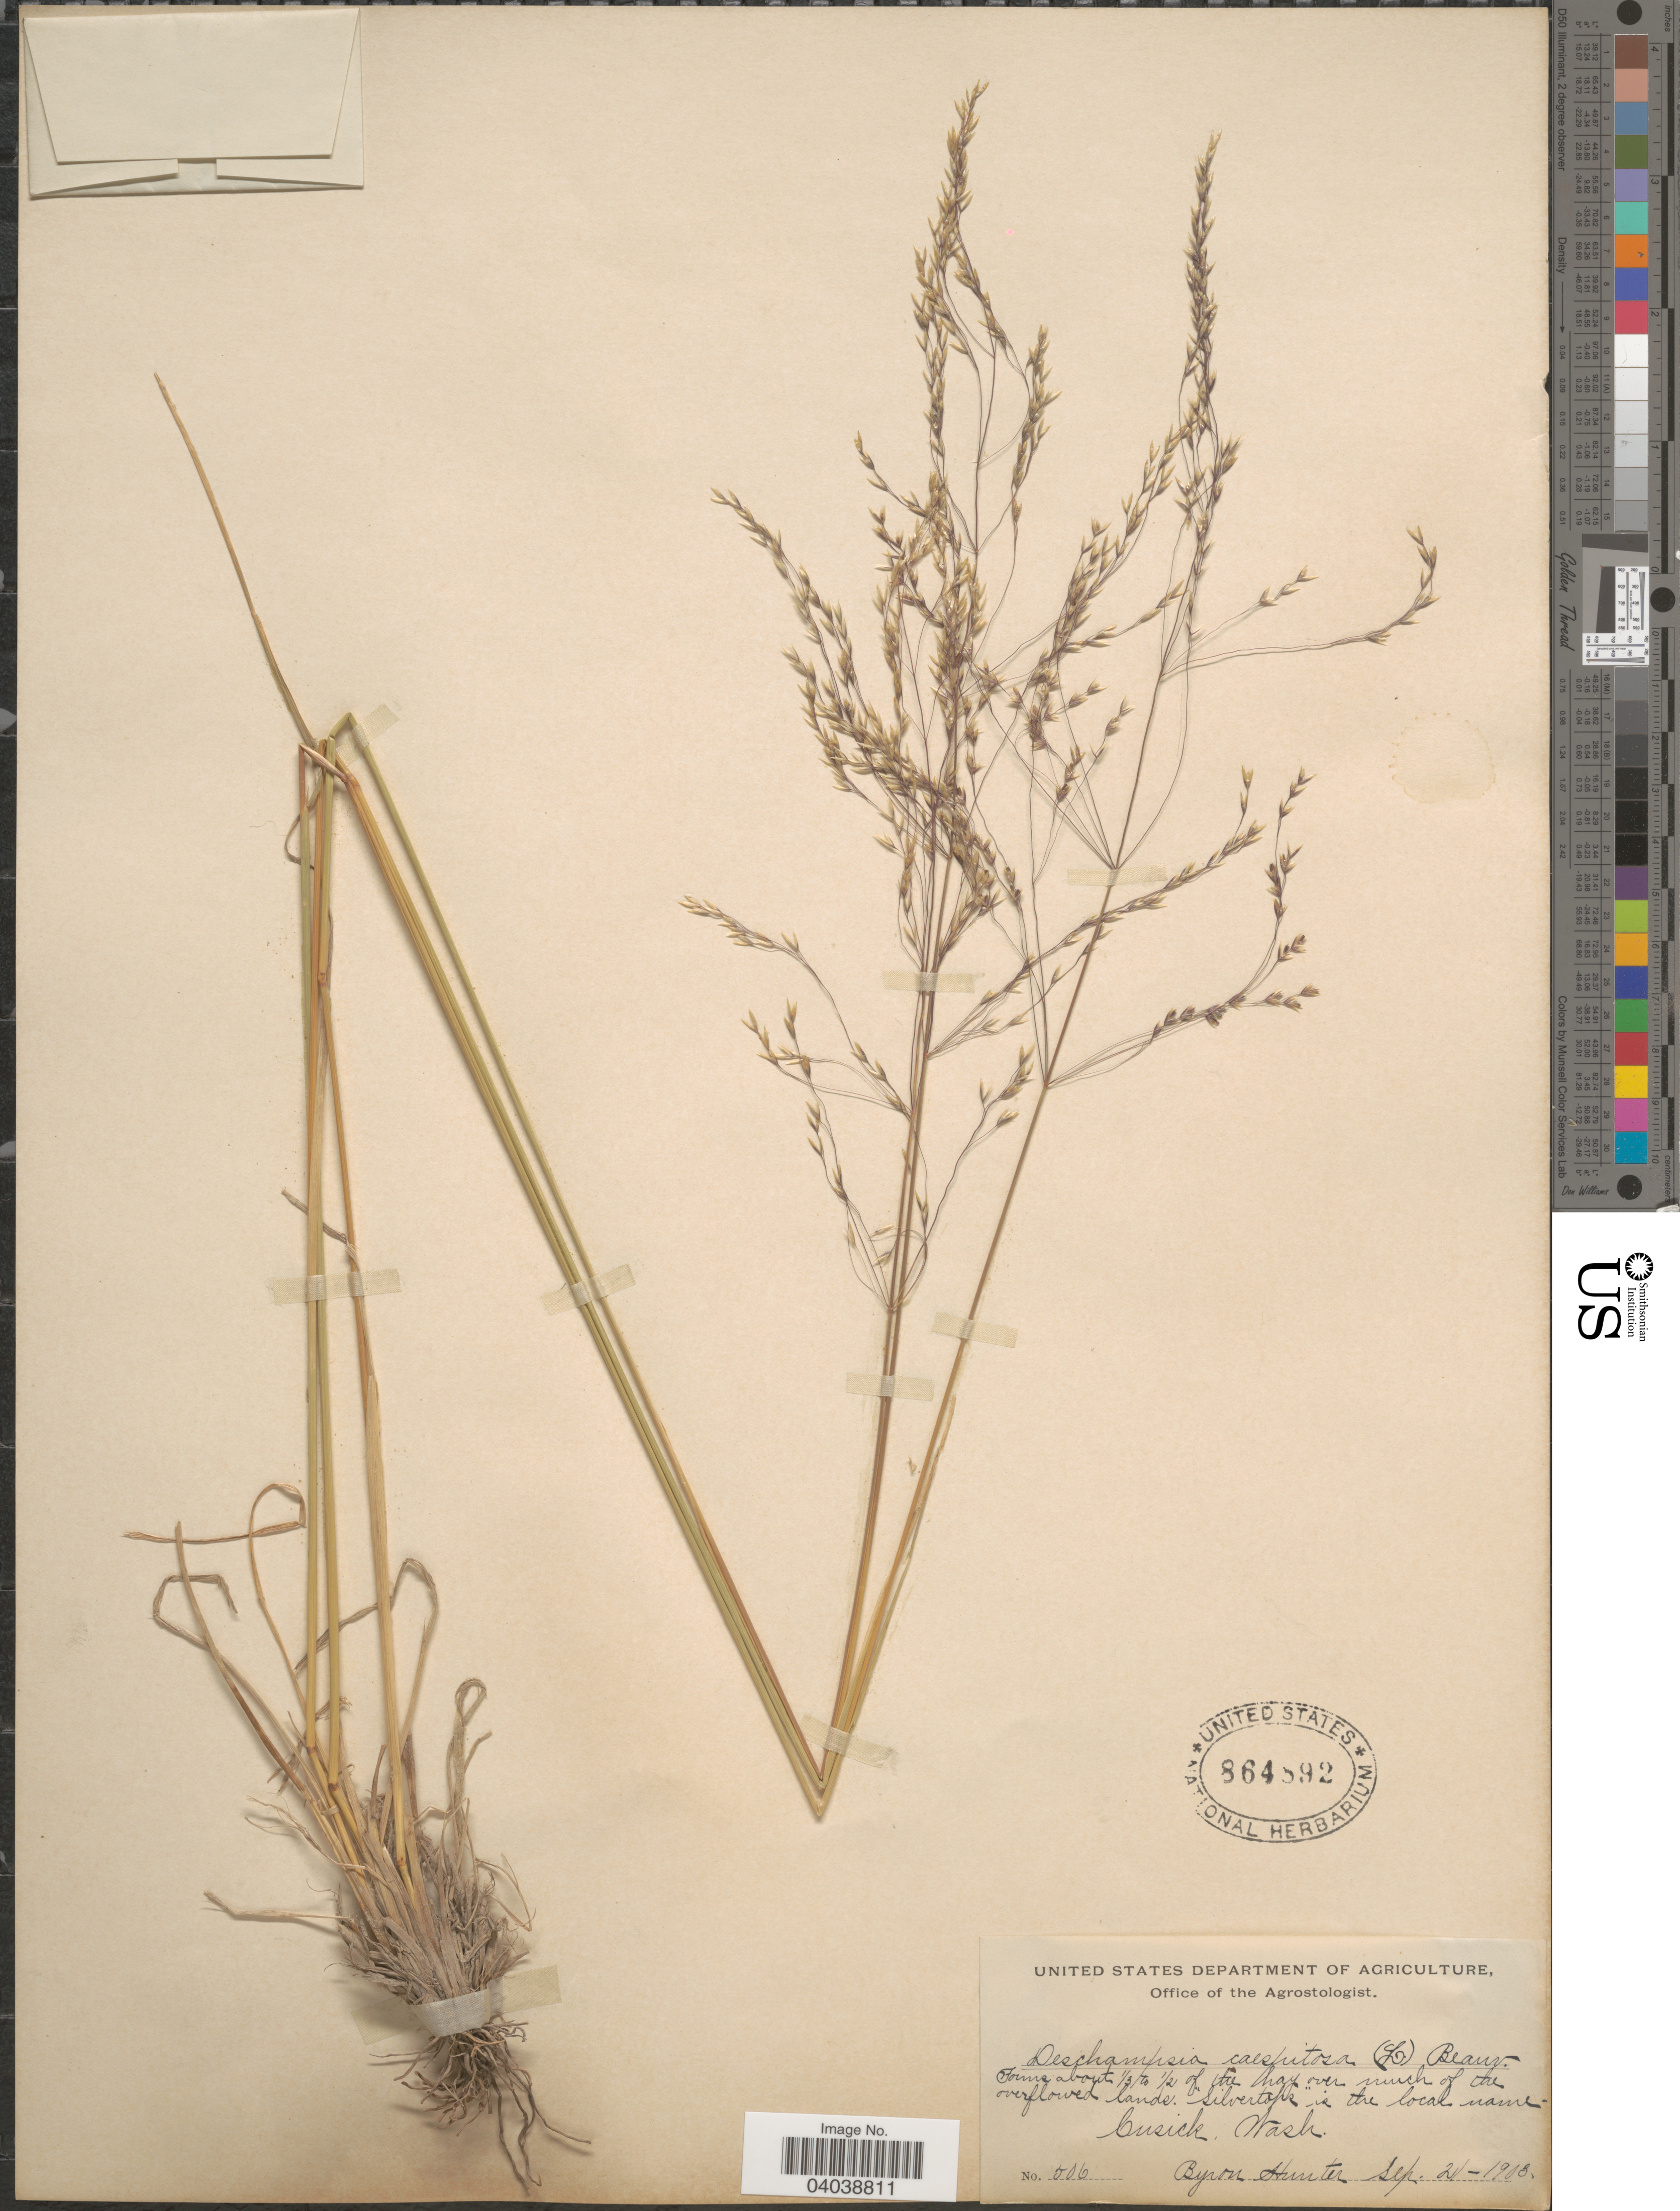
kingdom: Plantae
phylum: Tracheophyta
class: Liliopsida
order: Poales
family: Poaceae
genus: Deschampsia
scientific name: Deschampsia cespitosa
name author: (L.) P. Beauv.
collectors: B. Hunter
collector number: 506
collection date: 1903-09-21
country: United States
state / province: Washington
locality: Cusick.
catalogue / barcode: US 864892